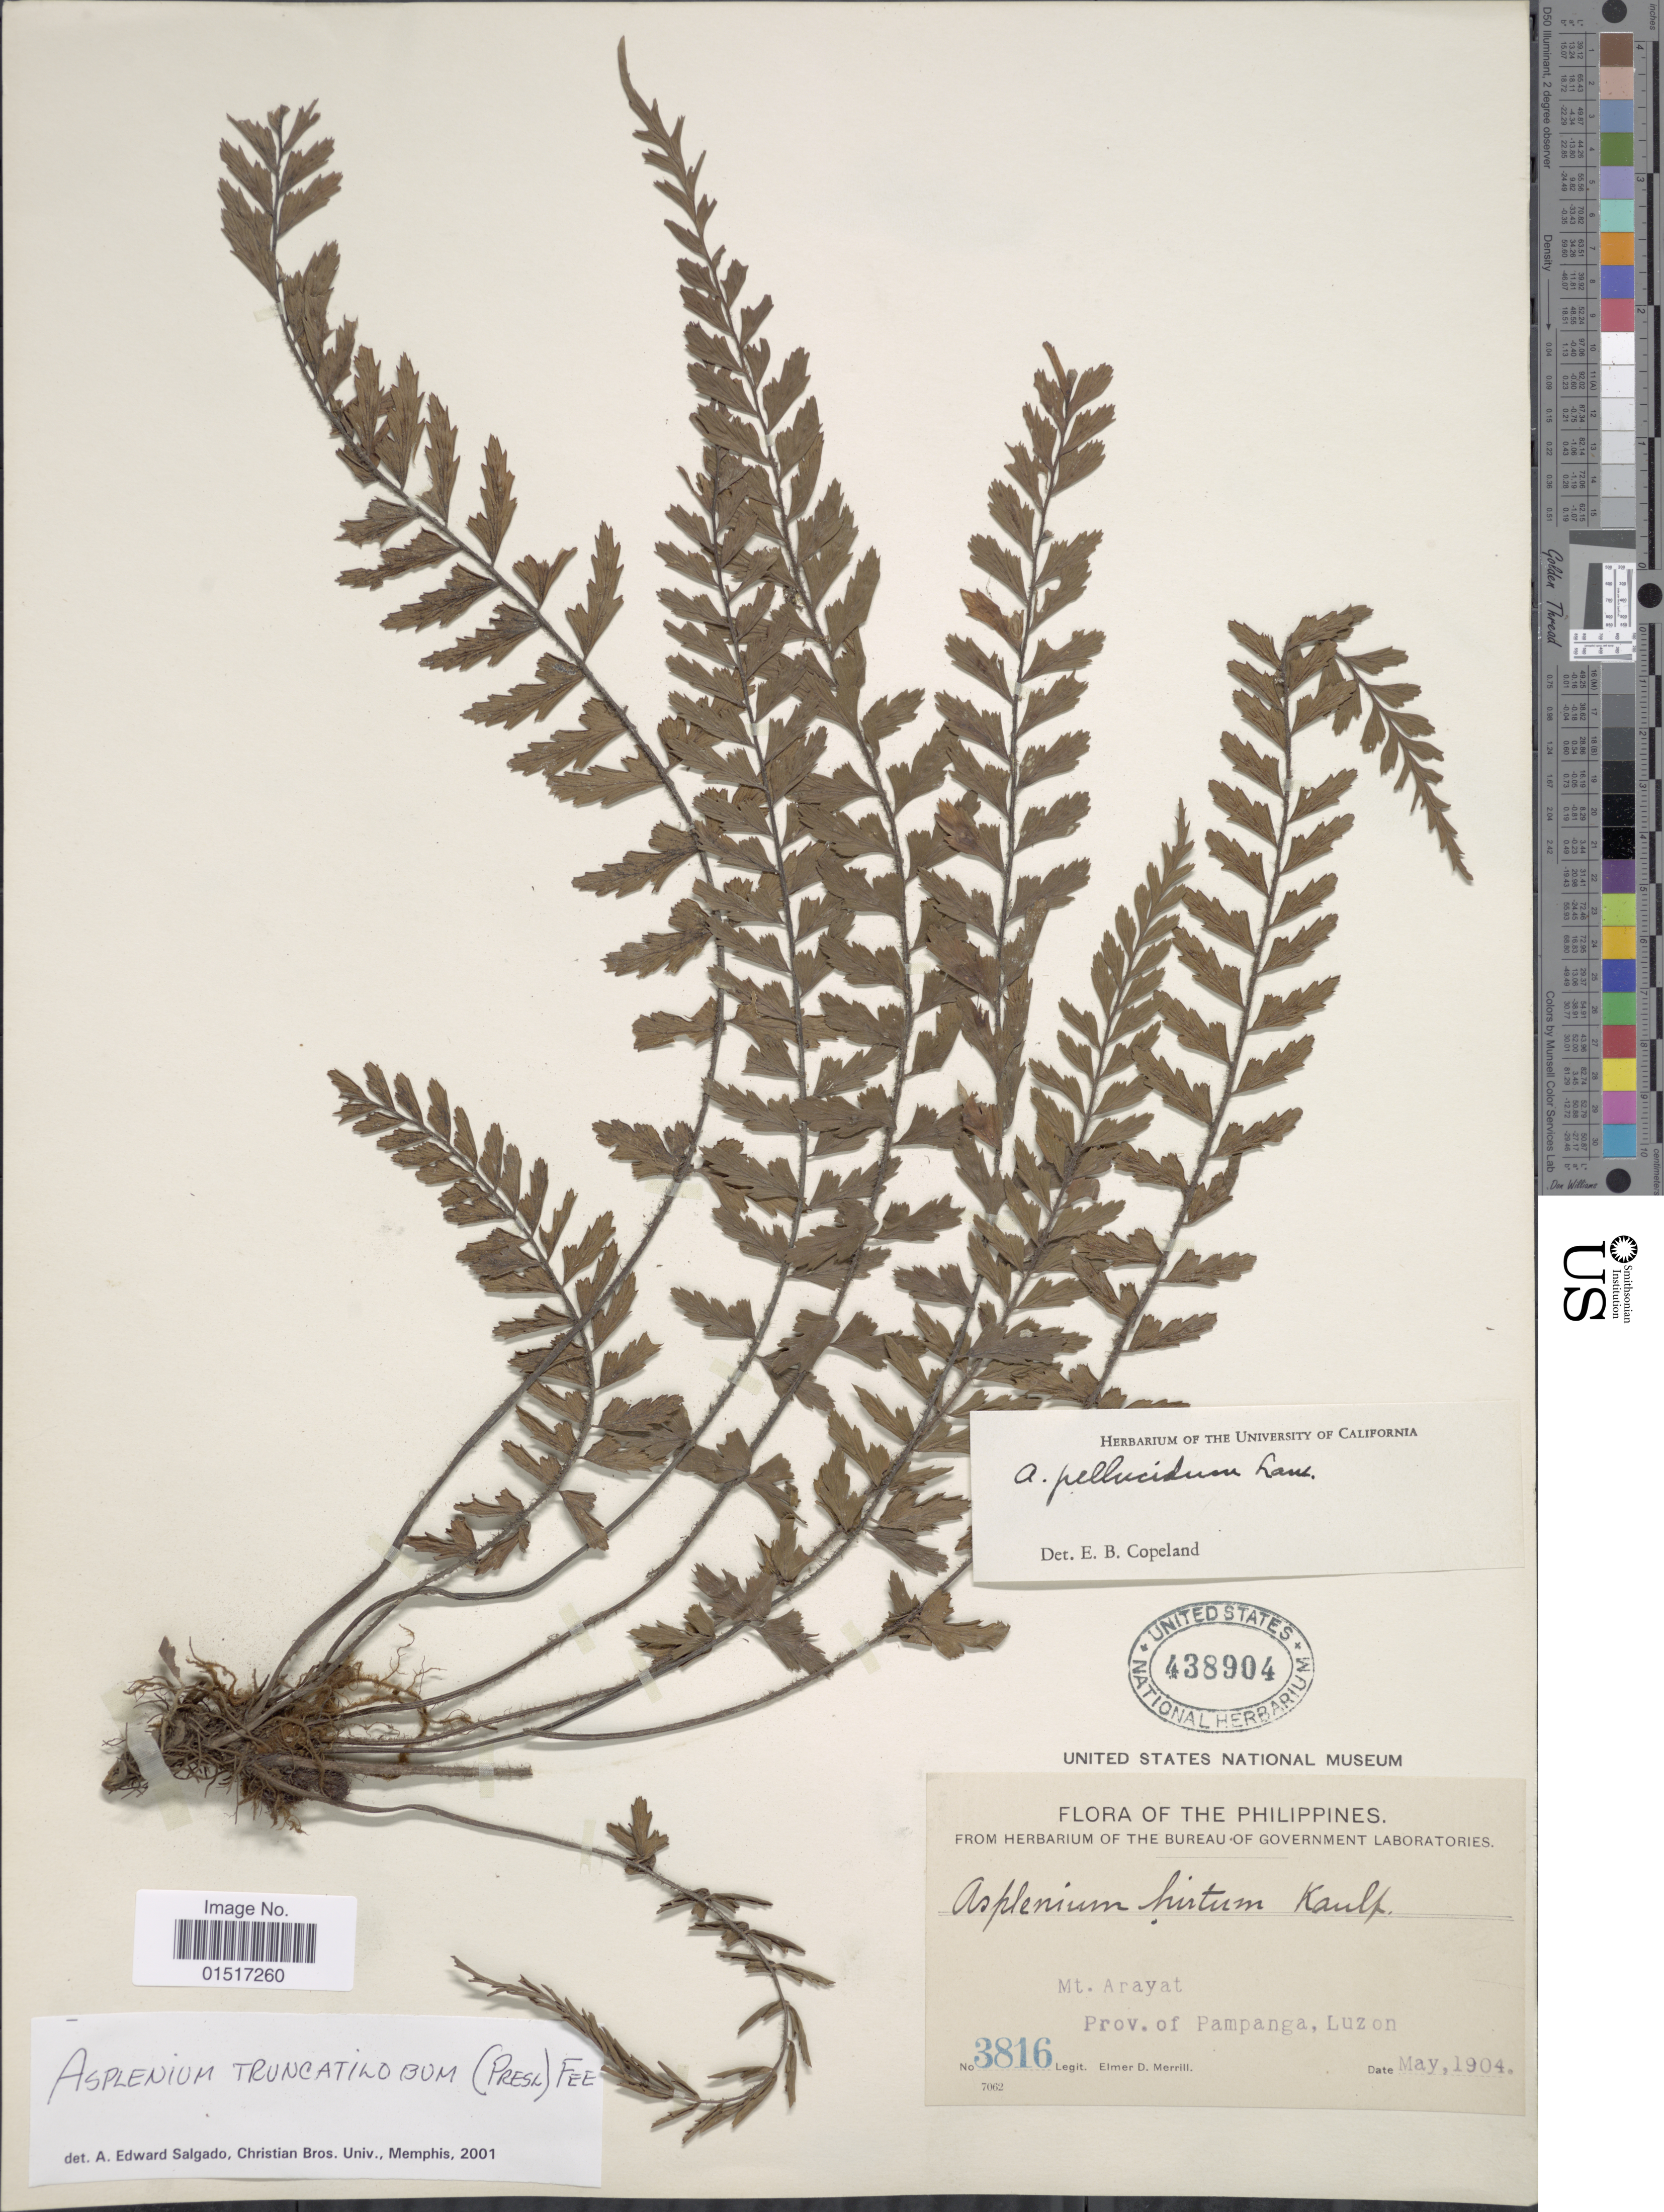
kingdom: Plantae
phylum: Tracheophyta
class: Polypodiopsida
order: Polypodiales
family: Aspleniaceae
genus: Asplenium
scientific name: Asplenium truncatilobum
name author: (C. Presl) Fée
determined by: Salgado, A. E.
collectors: E. D. Merrill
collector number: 3816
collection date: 1904-05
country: Philippines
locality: Mt. Arayat. Prov. of Pampanga, Luzon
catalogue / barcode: US 438904